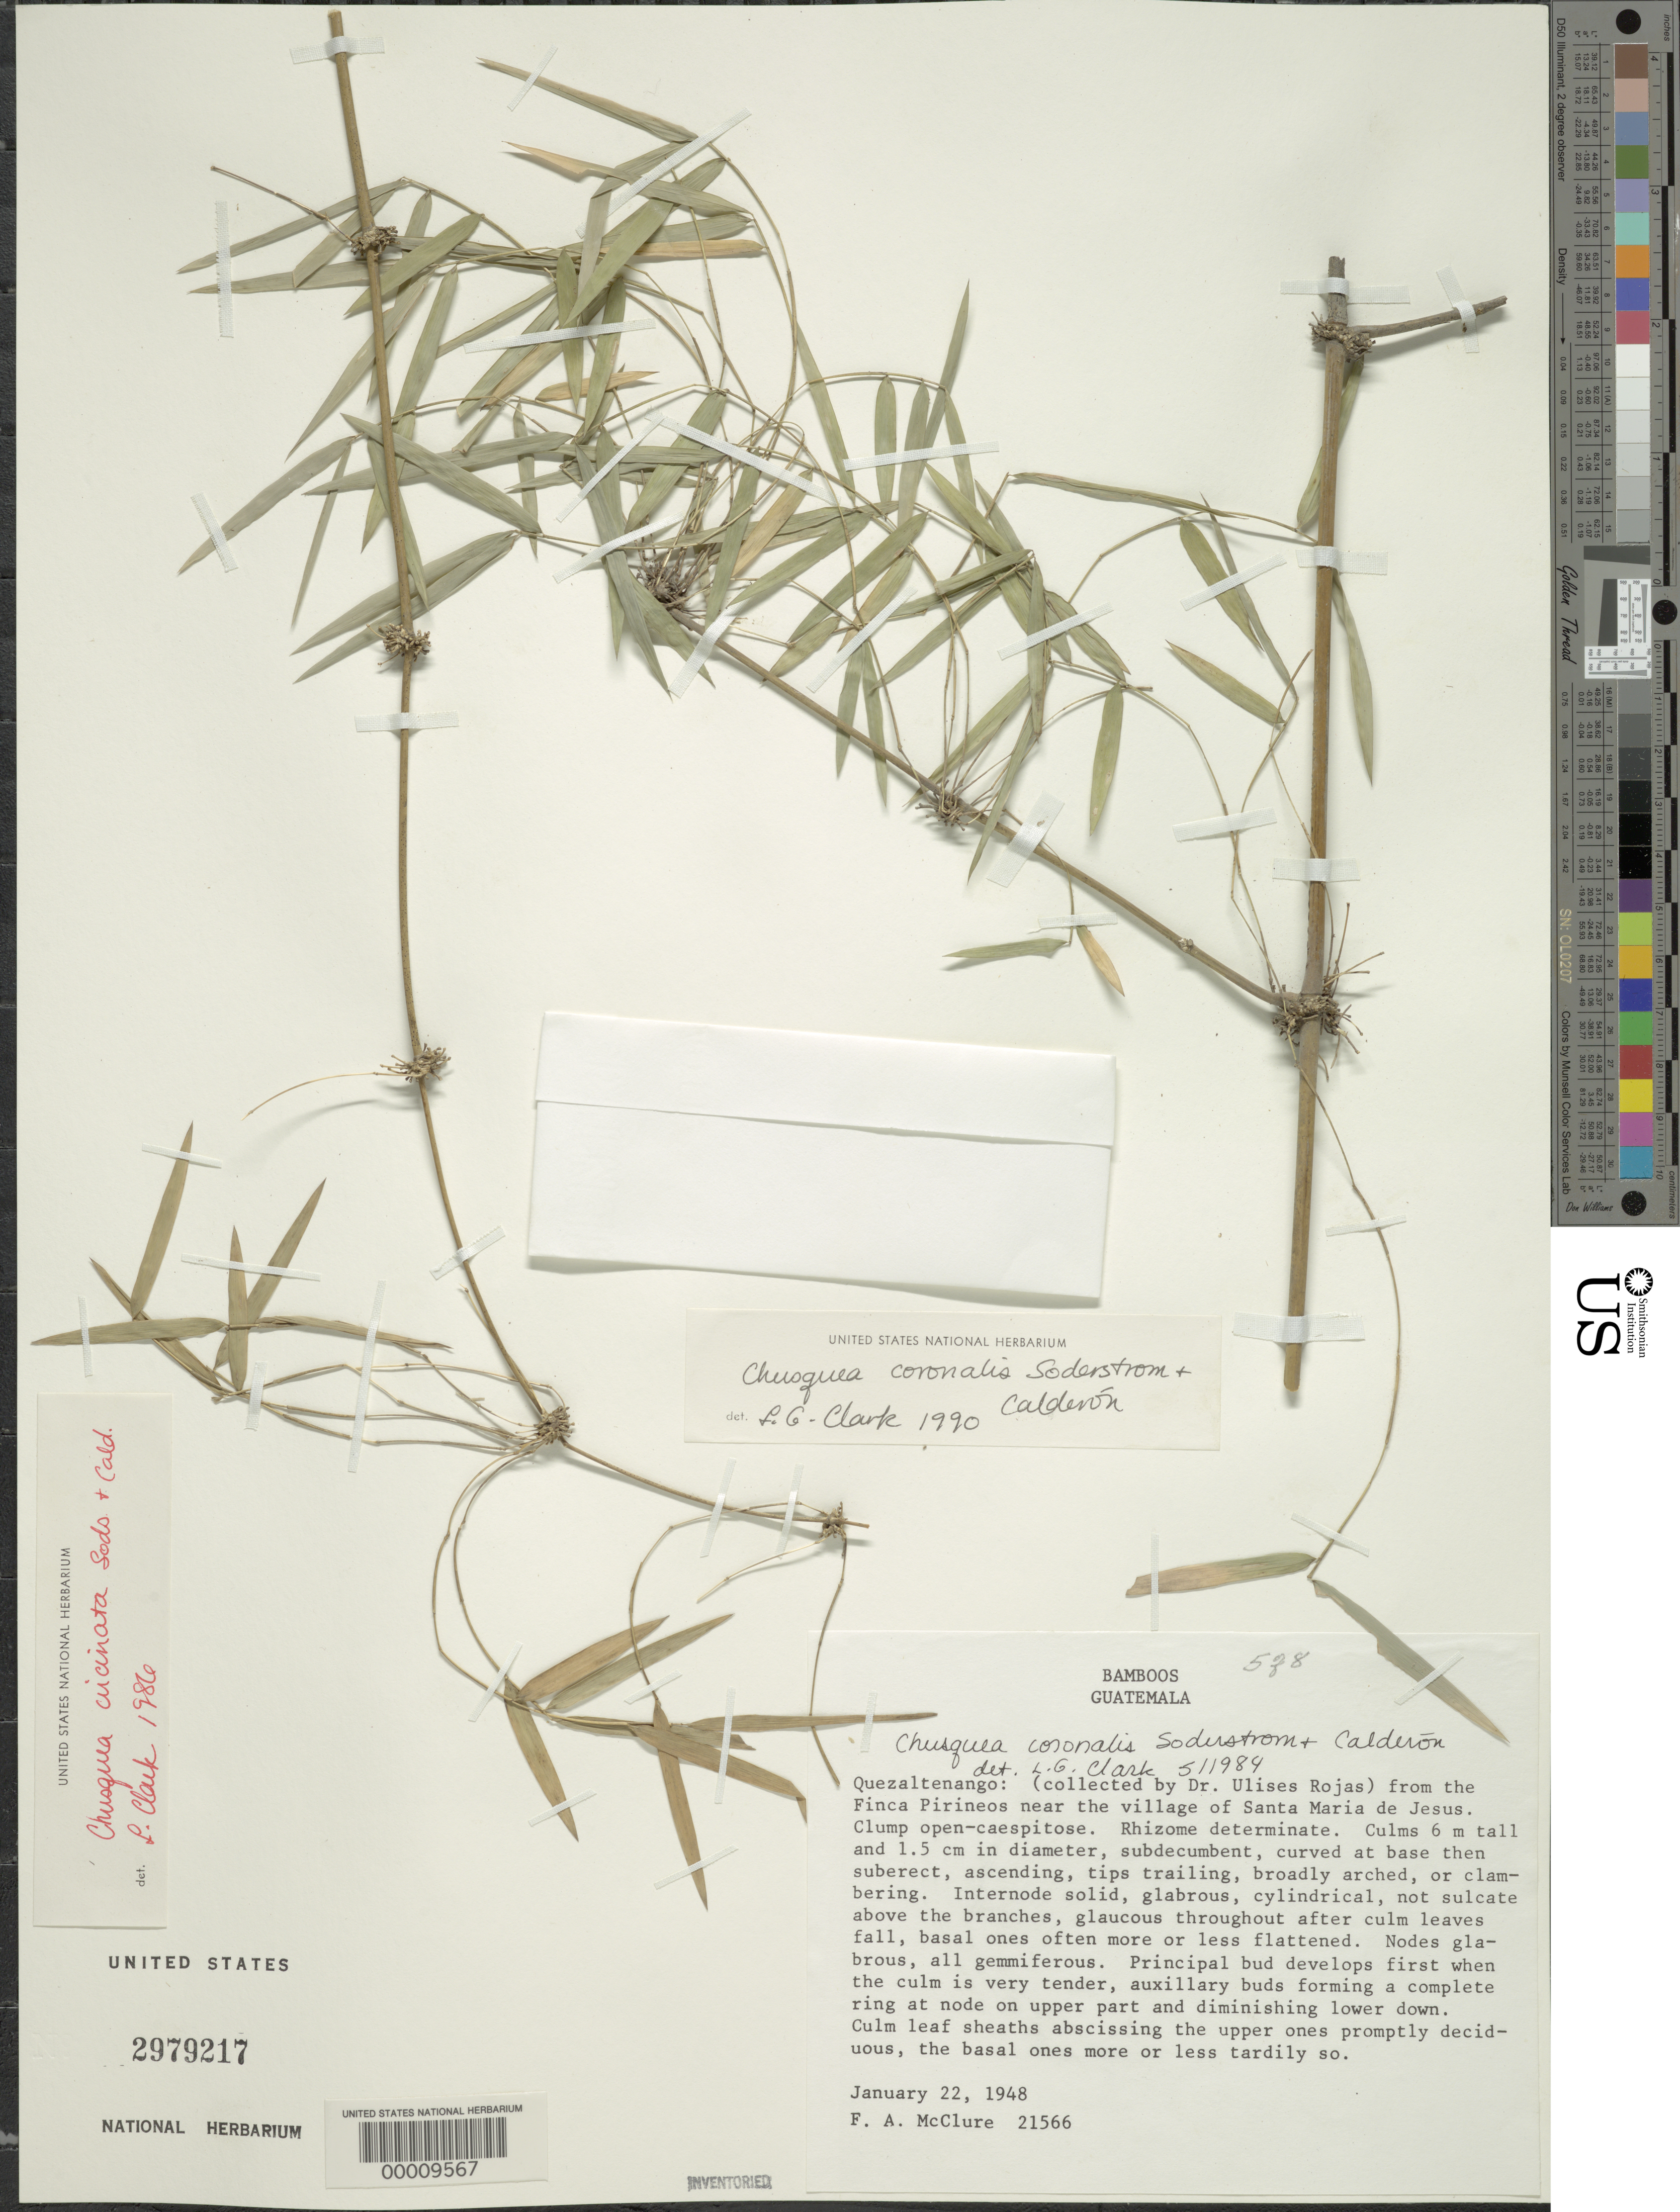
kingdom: Plantae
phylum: Tracheophyta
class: Liliopsida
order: Poales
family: Poaceae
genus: Chusquea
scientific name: Chusquea coronalis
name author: Soderstr. & C. E. Calderón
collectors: U. Rojas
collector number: Mcclure 21566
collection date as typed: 22 Jan 1948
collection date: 1948-01-22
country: Guatemala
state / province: Quetzaltenango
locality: Finca Pirineos near the village of Santa Maria de Jesus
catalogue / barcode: US 2979217